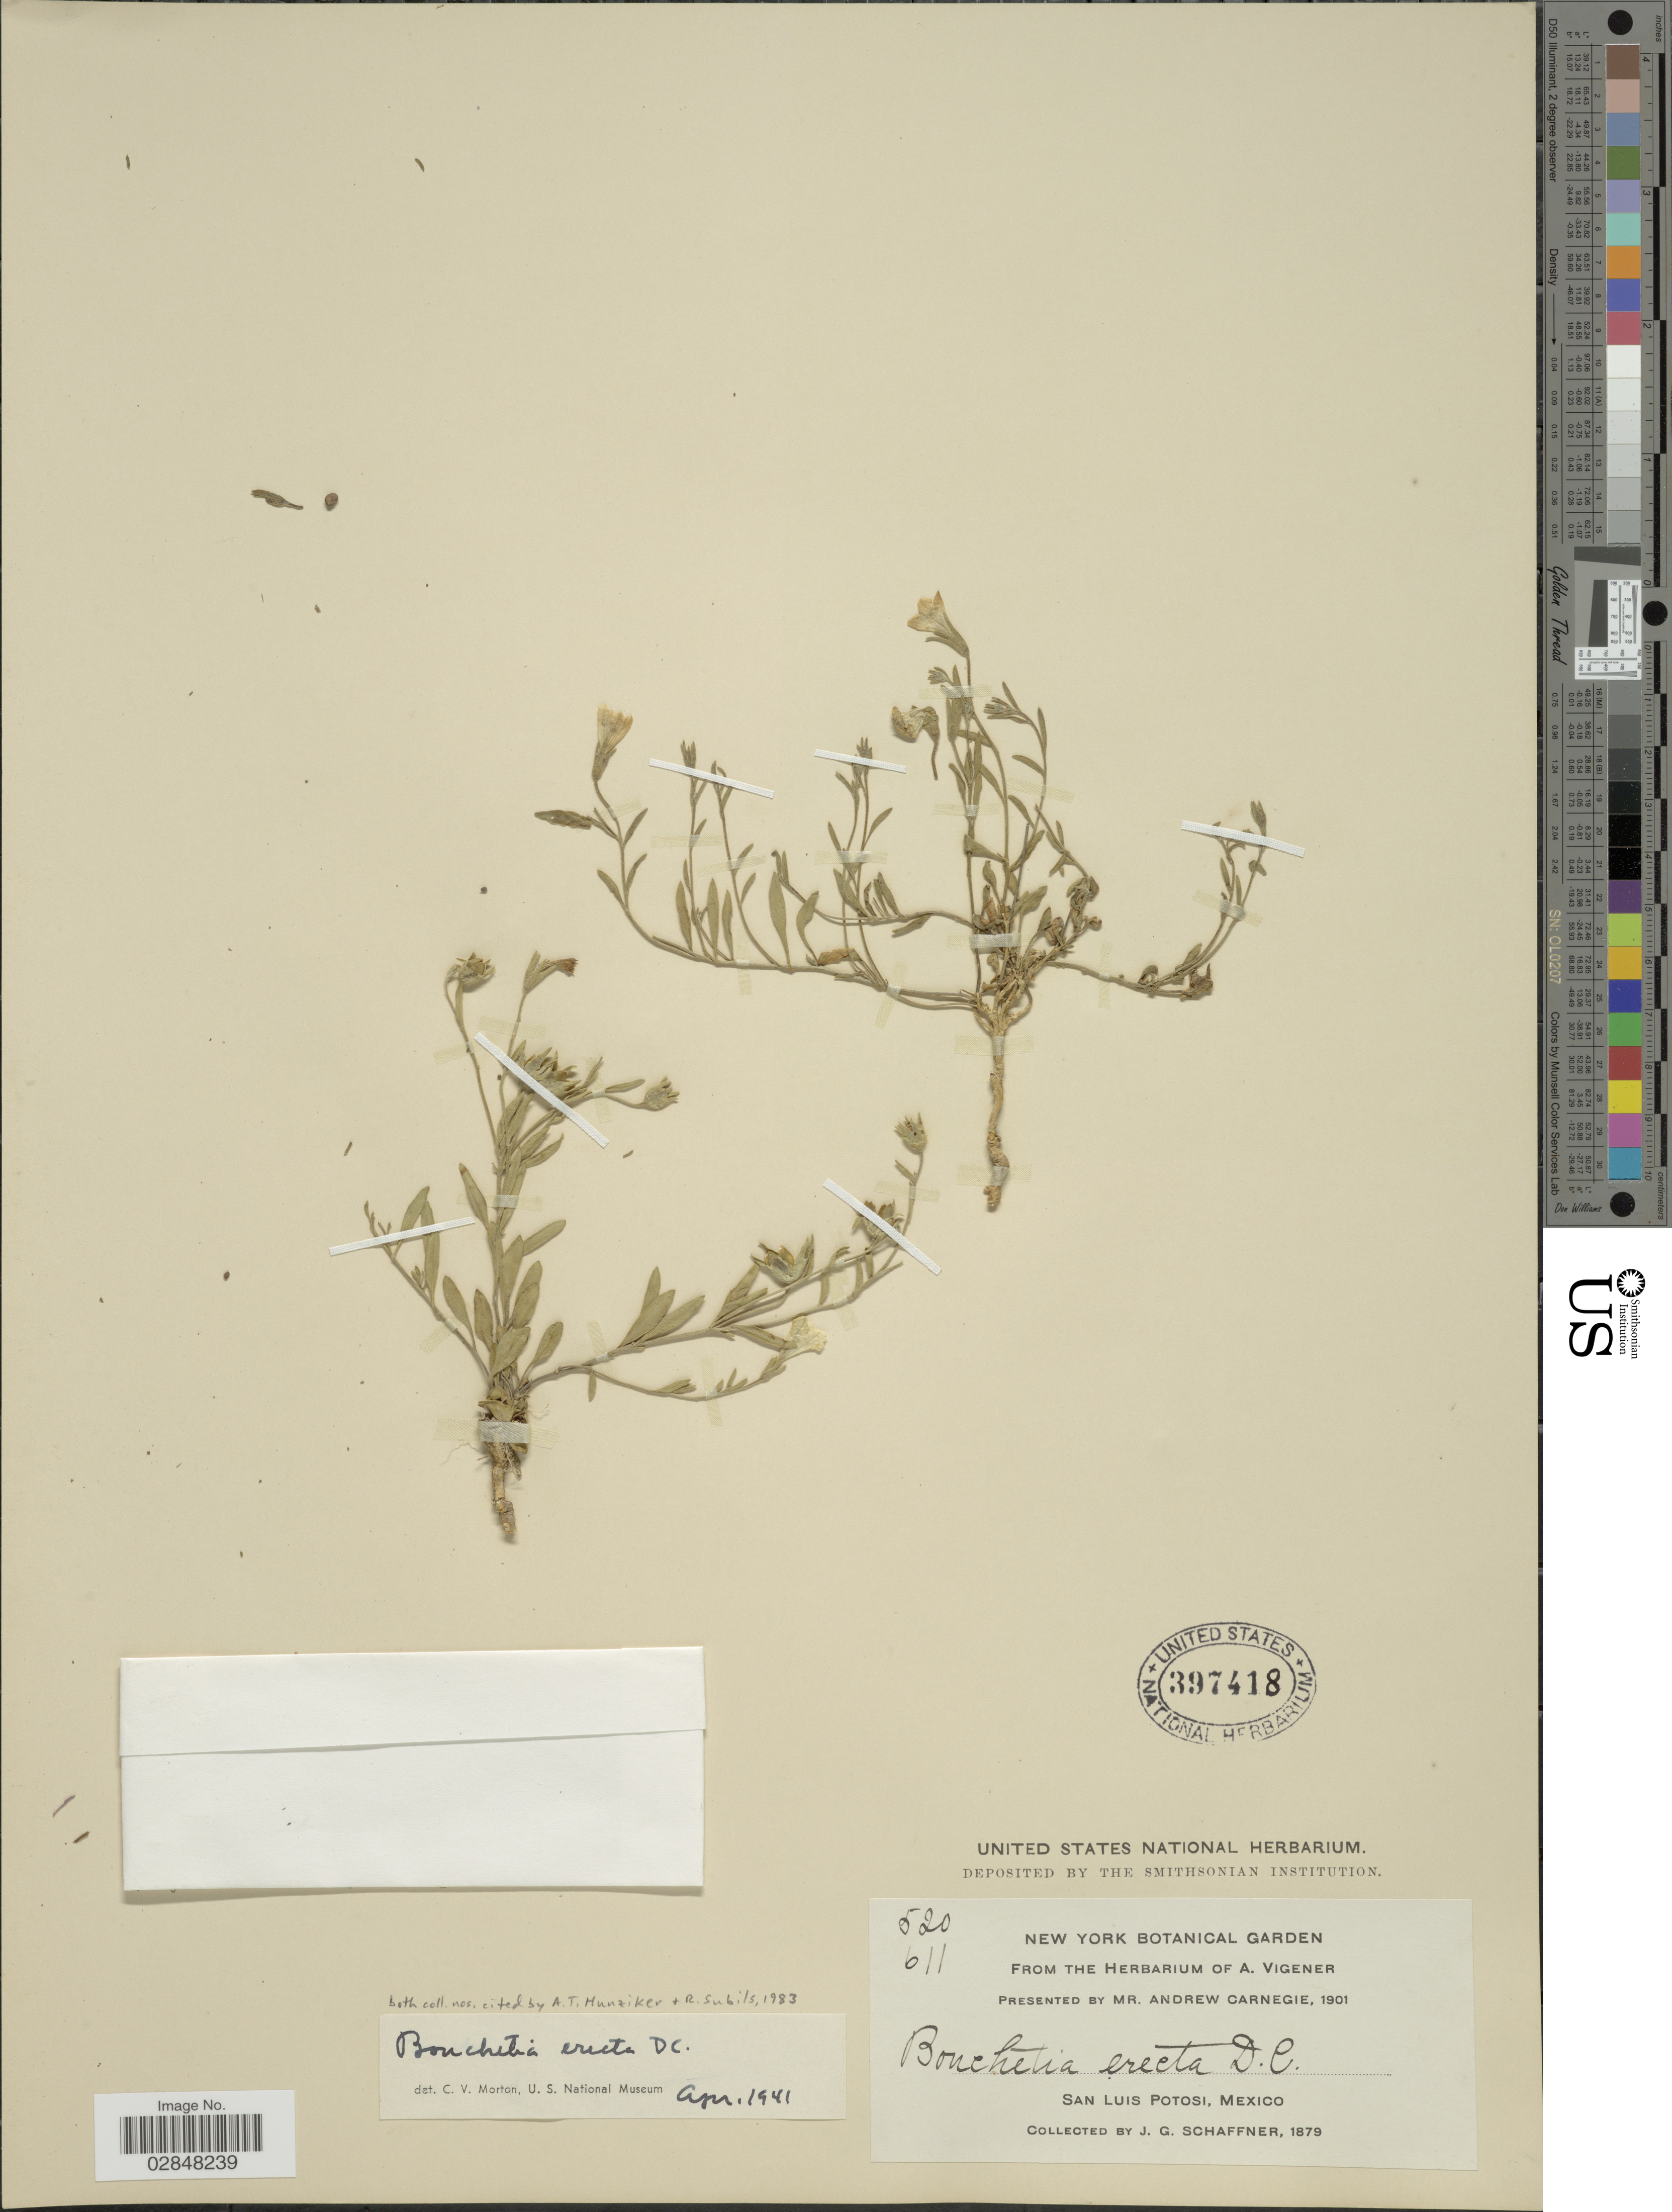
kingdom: Plantae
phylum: Tracheophyta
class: Magnoliopsida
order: Solanales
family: Solanaceae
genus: Bouchetia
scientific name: Bouchetia erecta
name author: DC.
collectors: J. G. Schaffner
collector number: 520/611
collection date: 1879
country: Mexico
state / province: San Luis Potosí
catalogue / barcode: US 397418